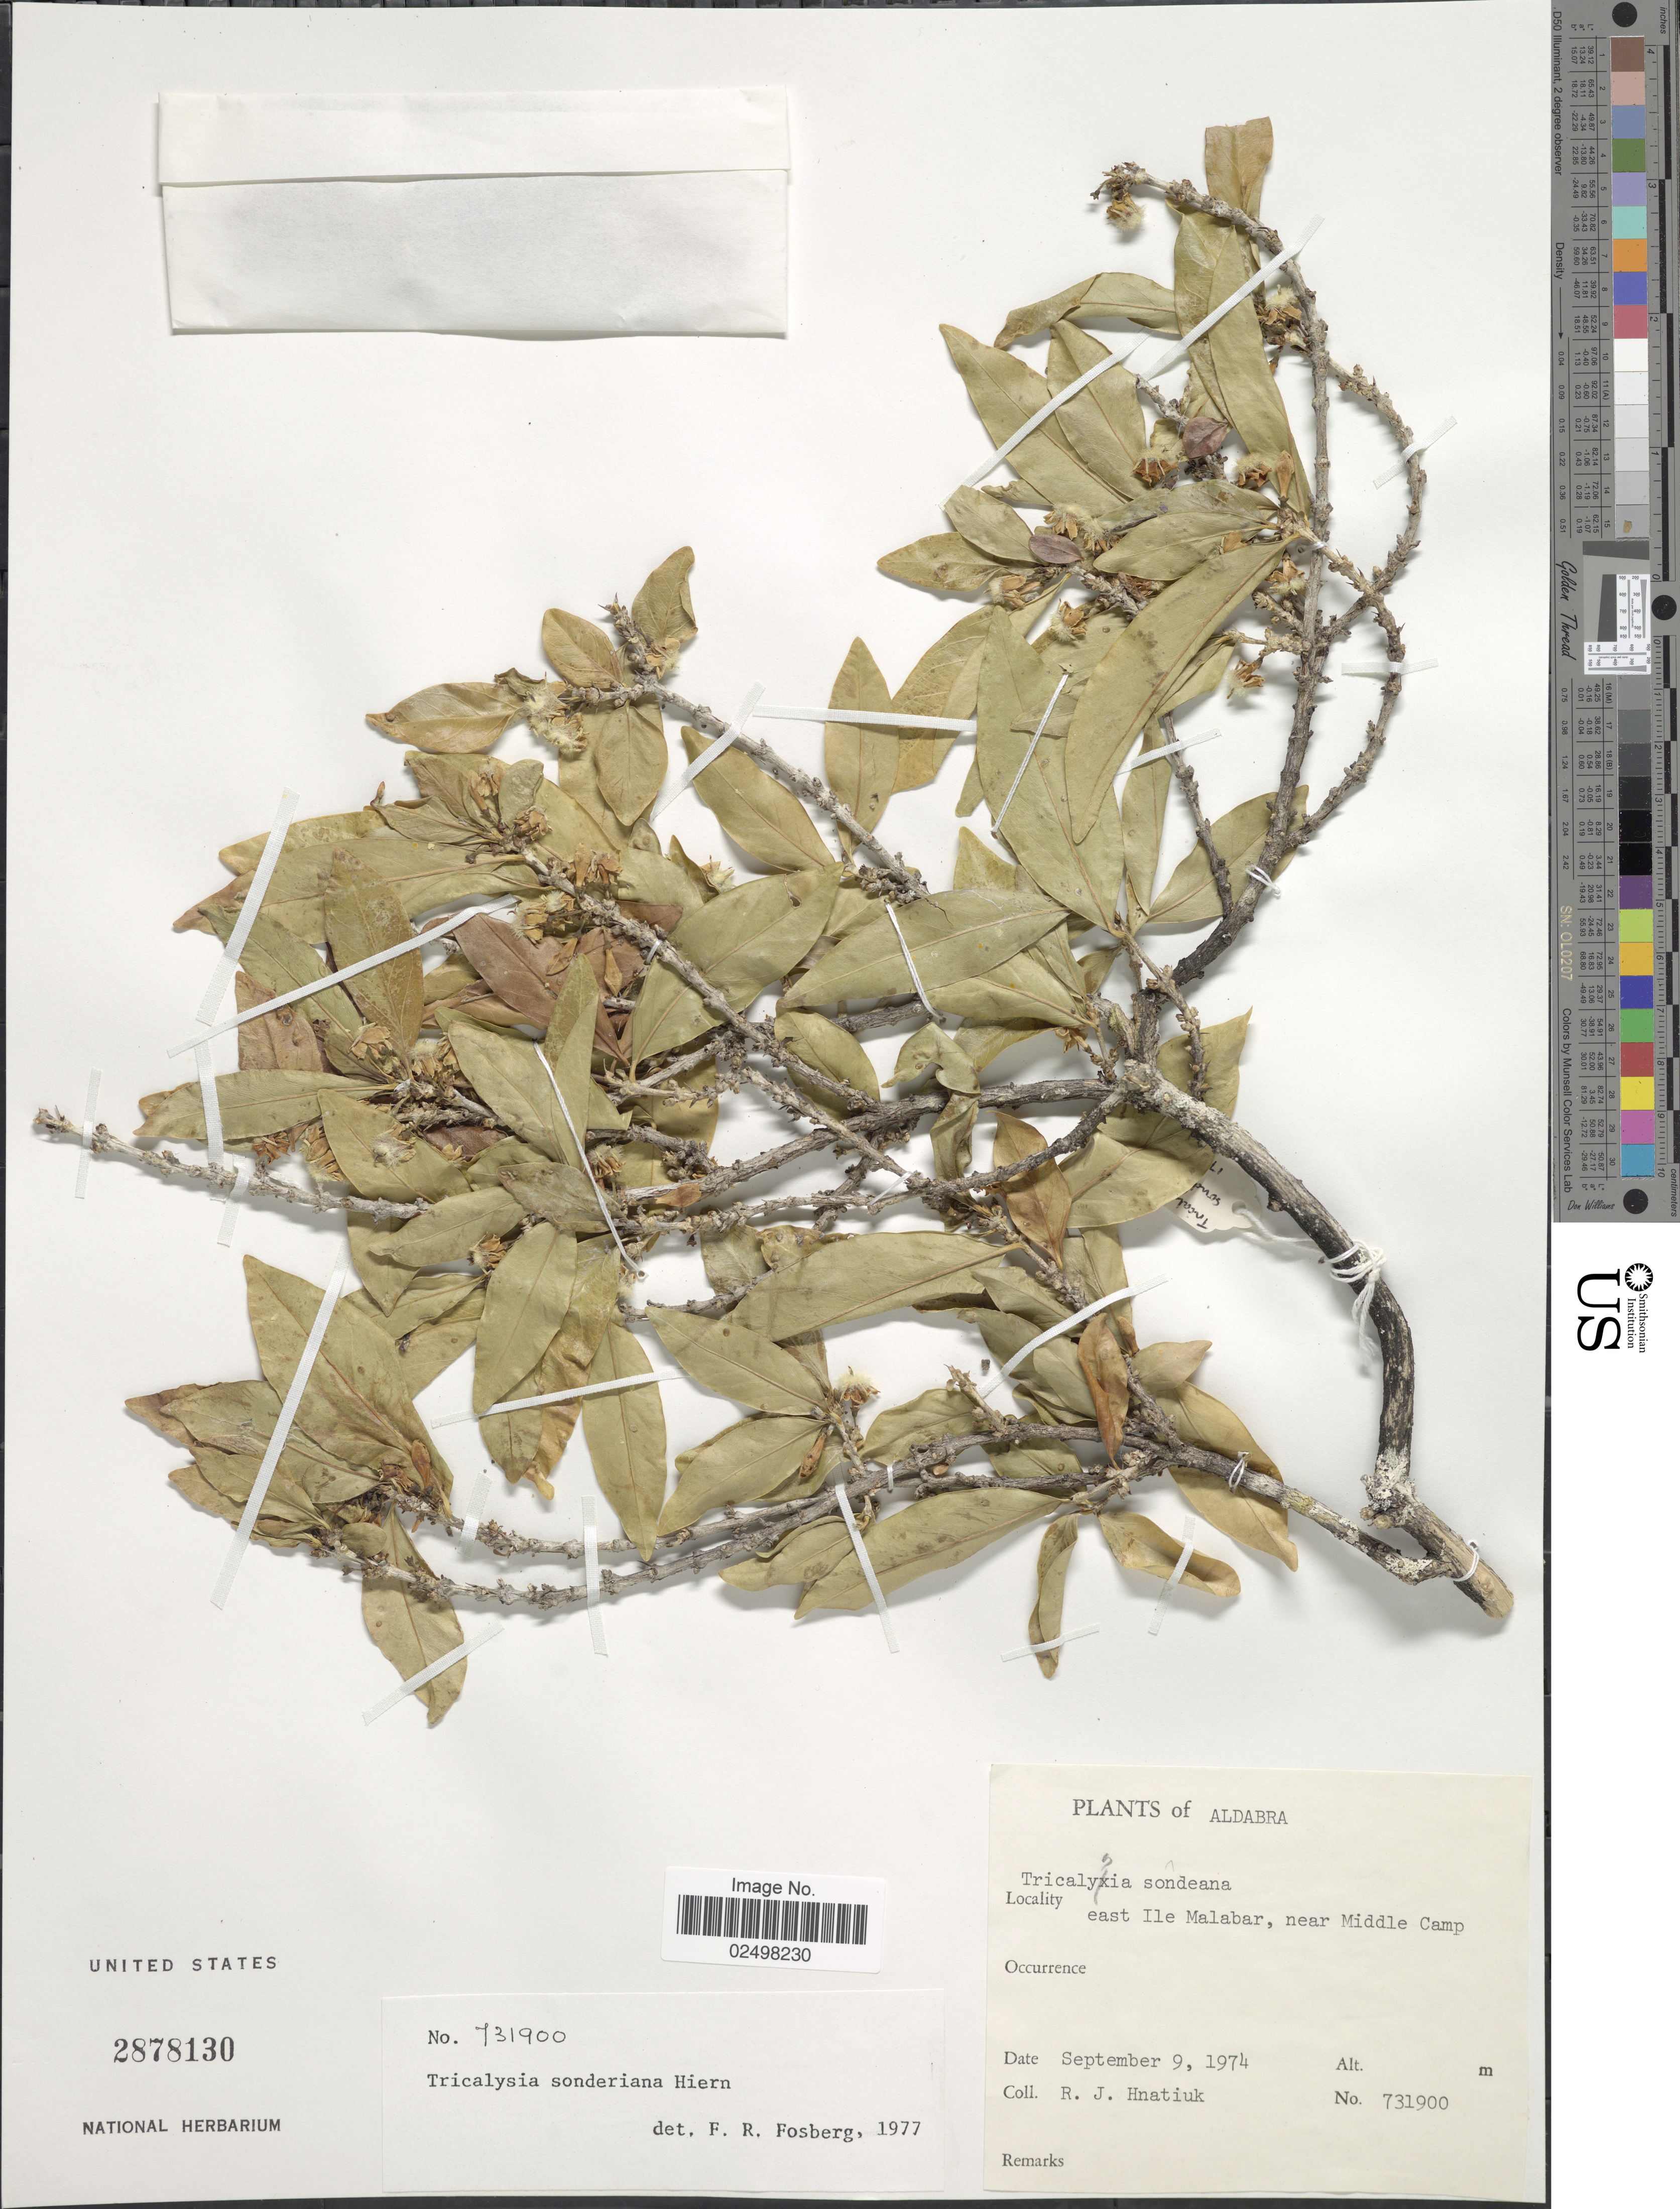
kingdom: Plantae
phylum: Tracheophyta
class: Magnoliopsida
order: Gentianales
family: Rubiaceae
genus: Tricalysia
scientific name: Tricalysia sonderiana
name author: Hiern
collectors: R. Hnatiuk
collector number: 731900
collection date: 1974-09-09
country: Seychelles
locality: Aldabra. East Ile Malabar, near Middle Camp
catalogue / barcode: US 2878130